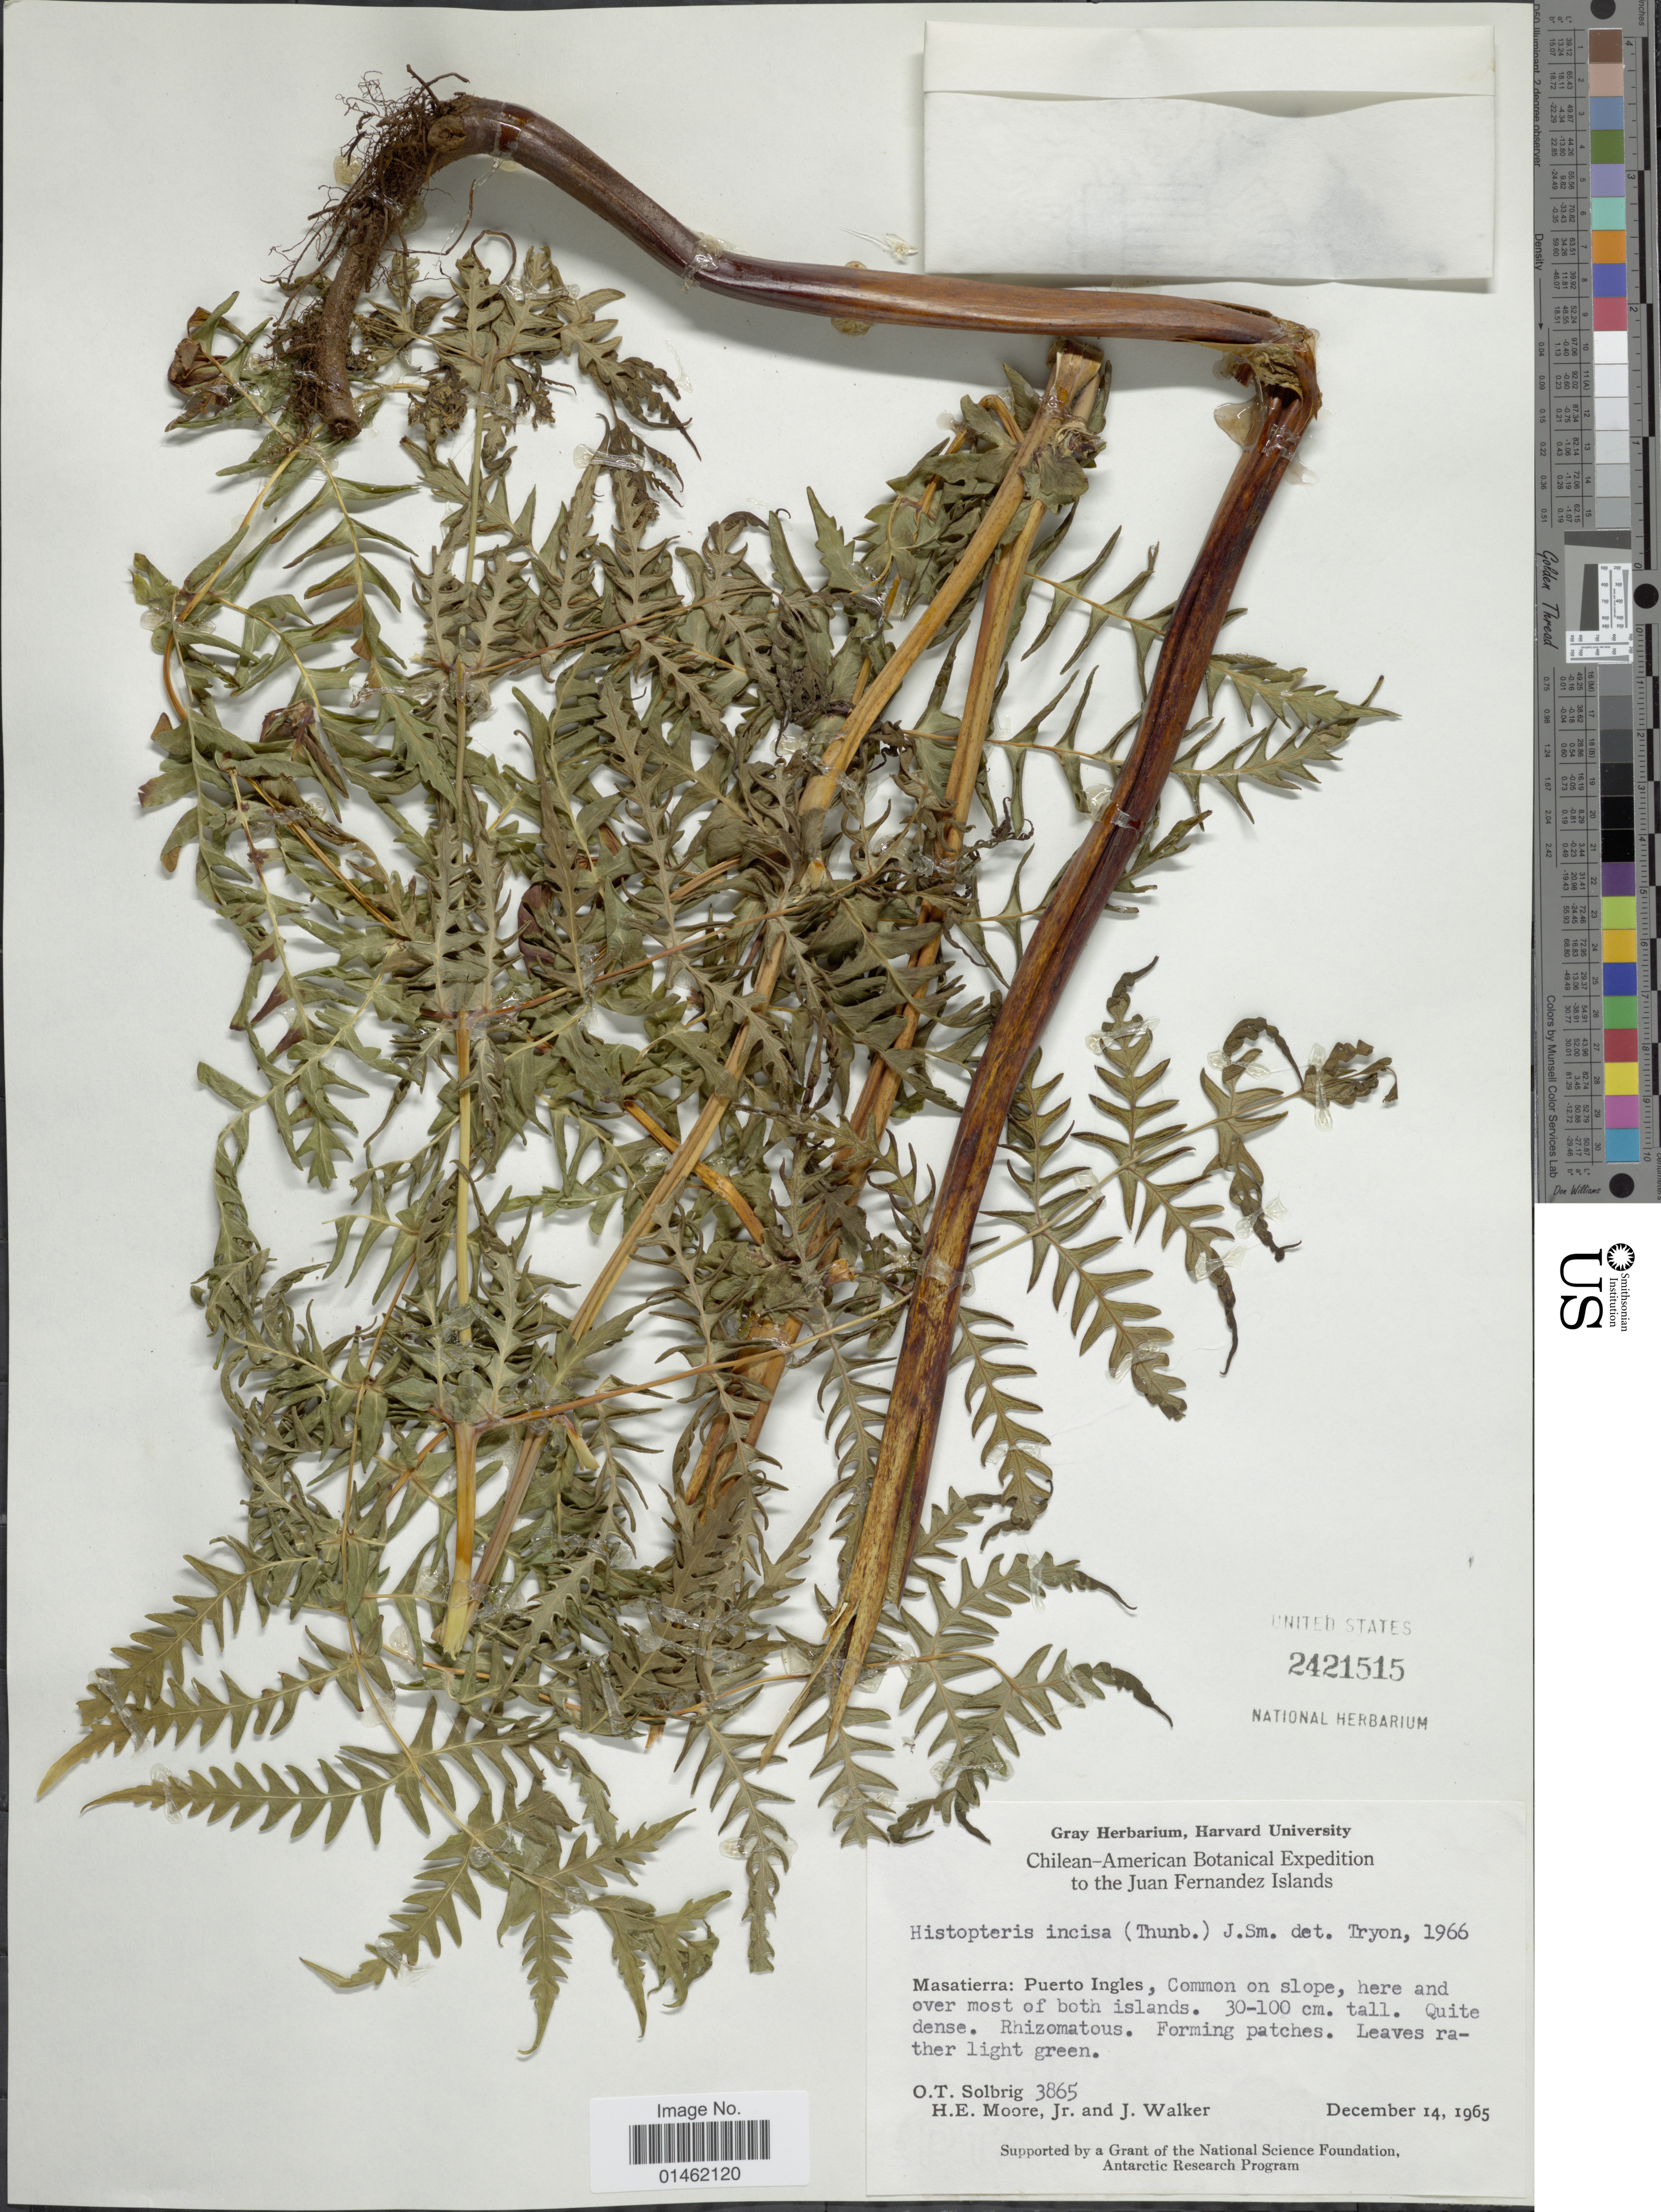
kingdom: Plantae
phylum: Tracheophyta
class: Polypodiopsida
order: Polypodiales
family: Dennstaedtiaceae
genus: Histiopteris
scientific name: Histiopteris incisa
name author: (Thunb.) J. Sm.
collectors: O. T. Solbrig, H. E. Moore & J. Walker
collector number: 3865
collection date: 1965-12-14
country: Chile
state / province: Valparaíso (V)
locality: Juan Fernandez Islands, Masatierra: Puerto Ingles, common on slope, here and over most of both islands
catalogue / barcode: US 2421515